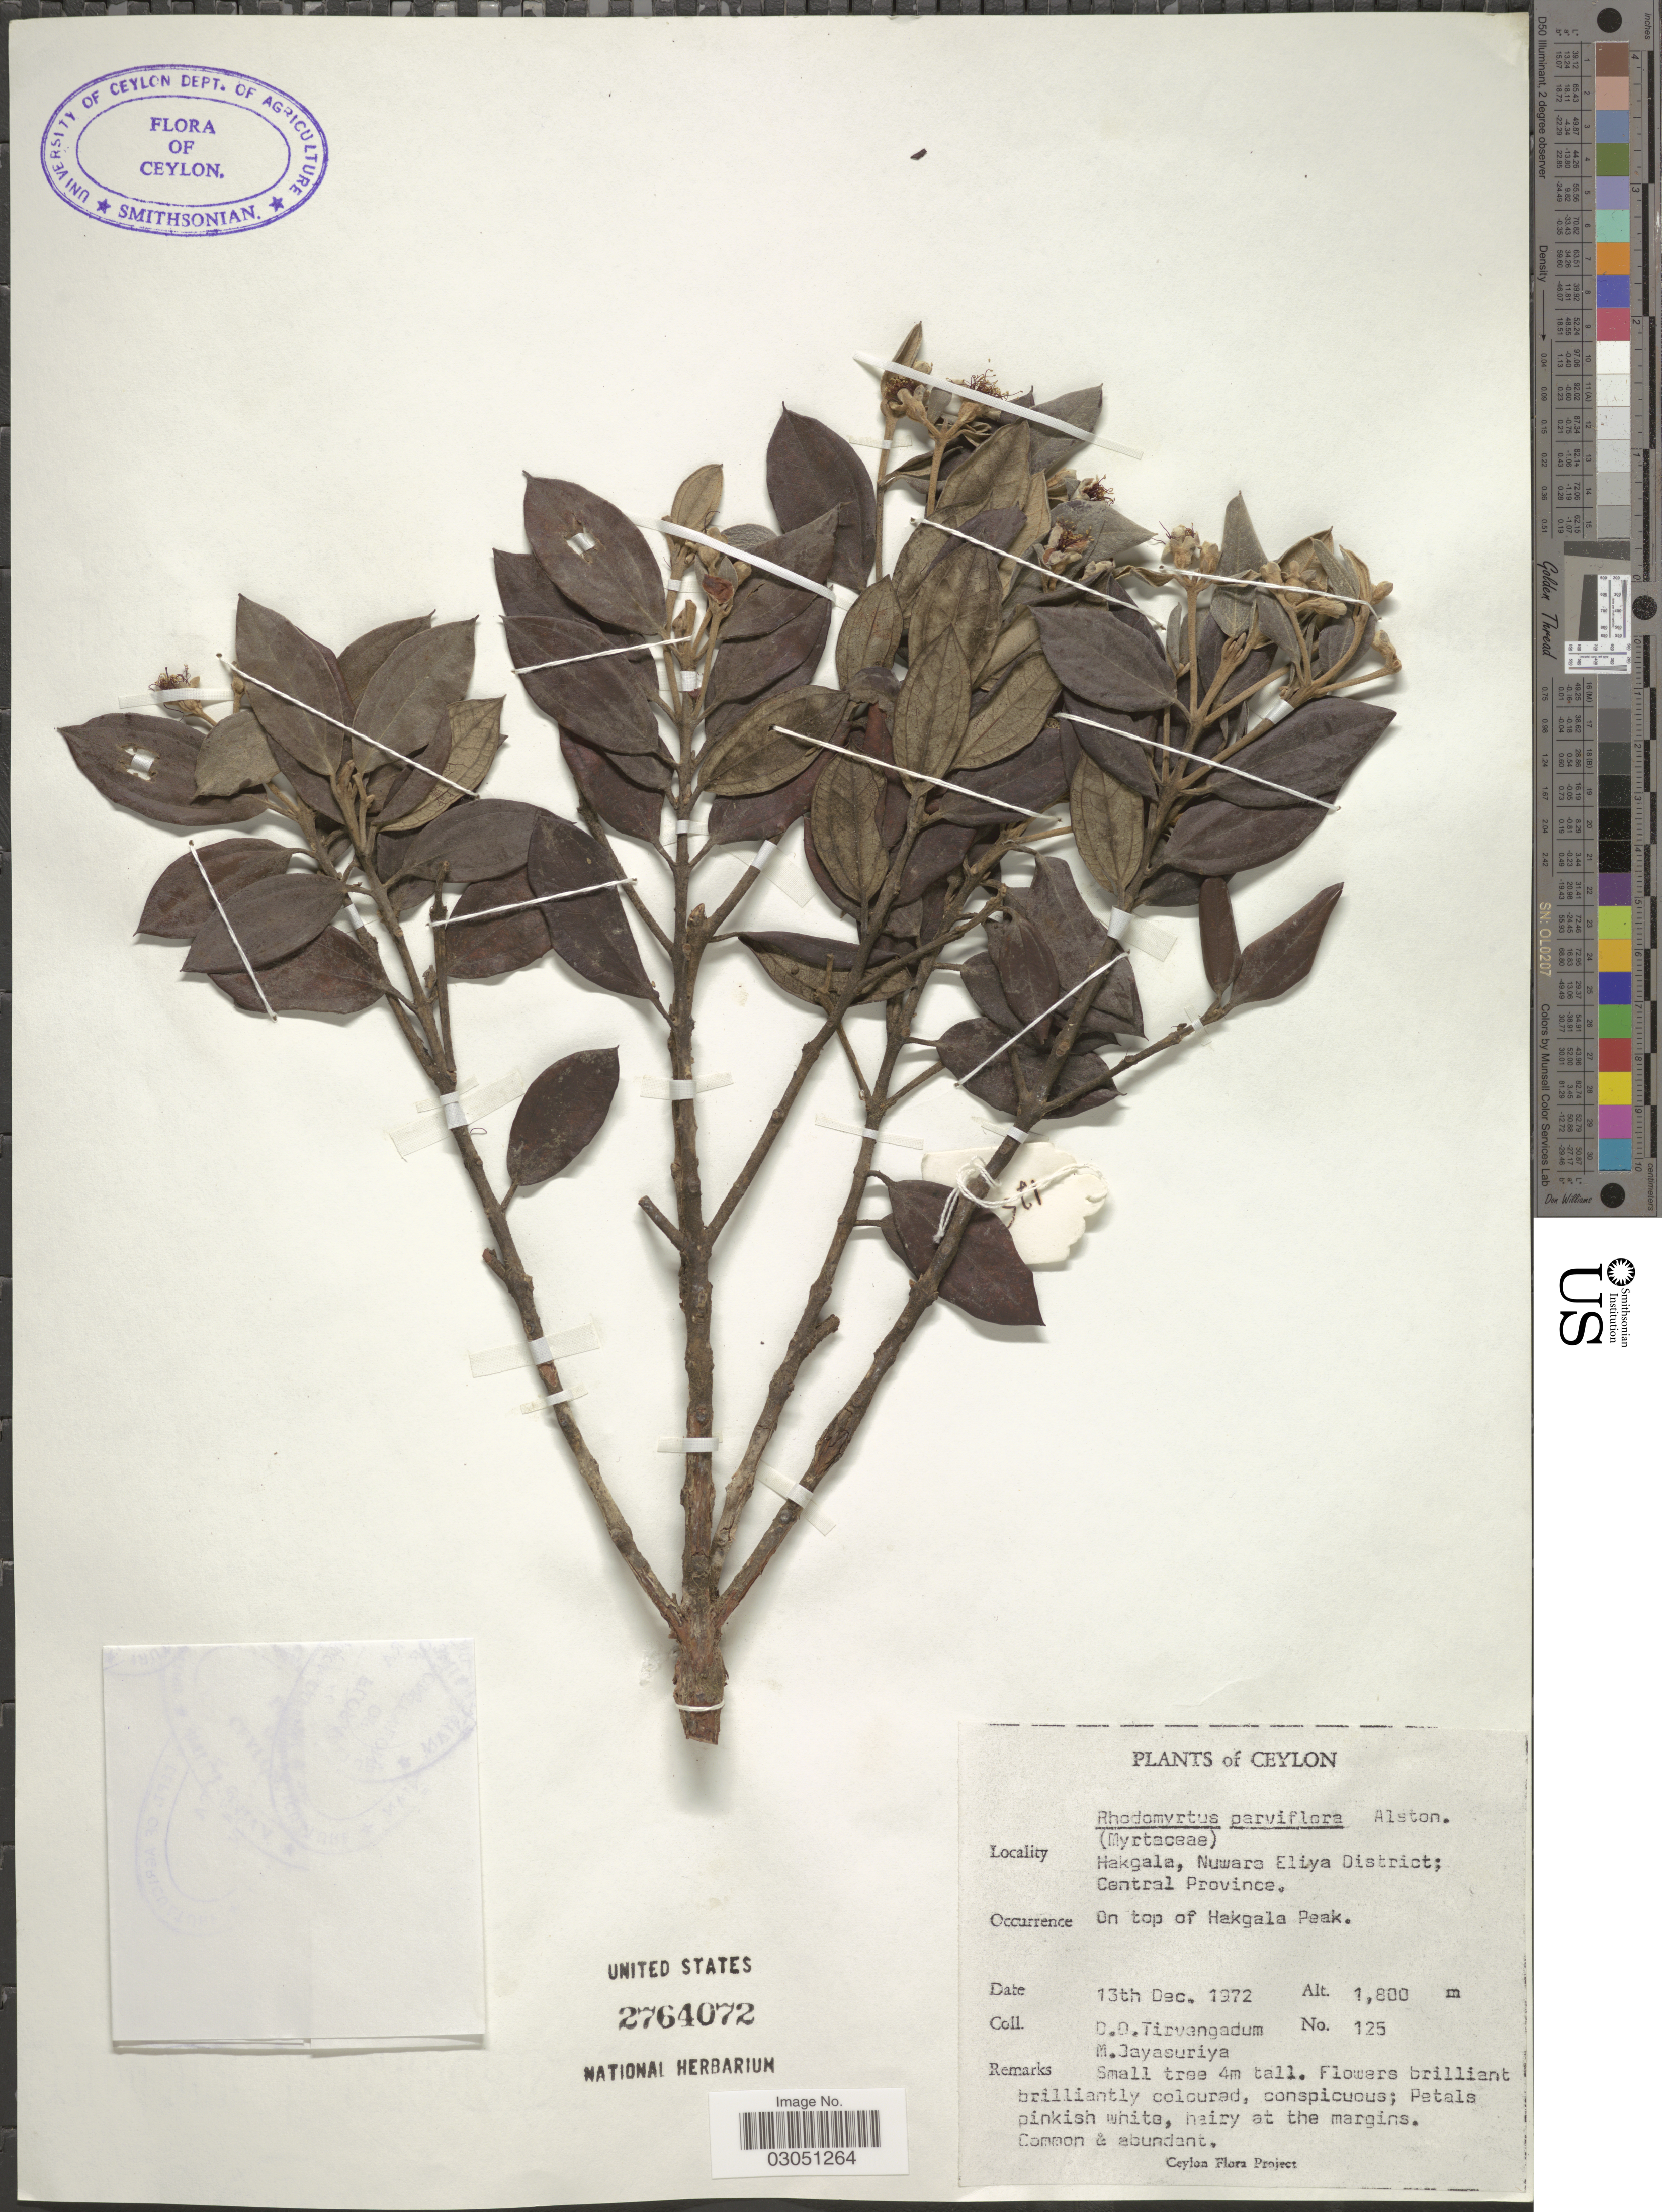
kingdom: Plantae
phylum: Tracheophyta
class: Magnoliopsida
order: Myrtales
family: Myrtaceae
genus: Rhodomyrtus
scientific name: Rhodomyrtus parviflora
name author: Alston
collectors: D. Tirvengadum & M. Jayasuriya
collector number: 125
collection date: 1972-12-13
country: Sri Lanka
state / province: Central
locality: Ceylon, Hakgala, Nuwara Eliya District, On top of Hakgala Peak.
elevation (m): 1800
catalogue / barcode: US 2764072